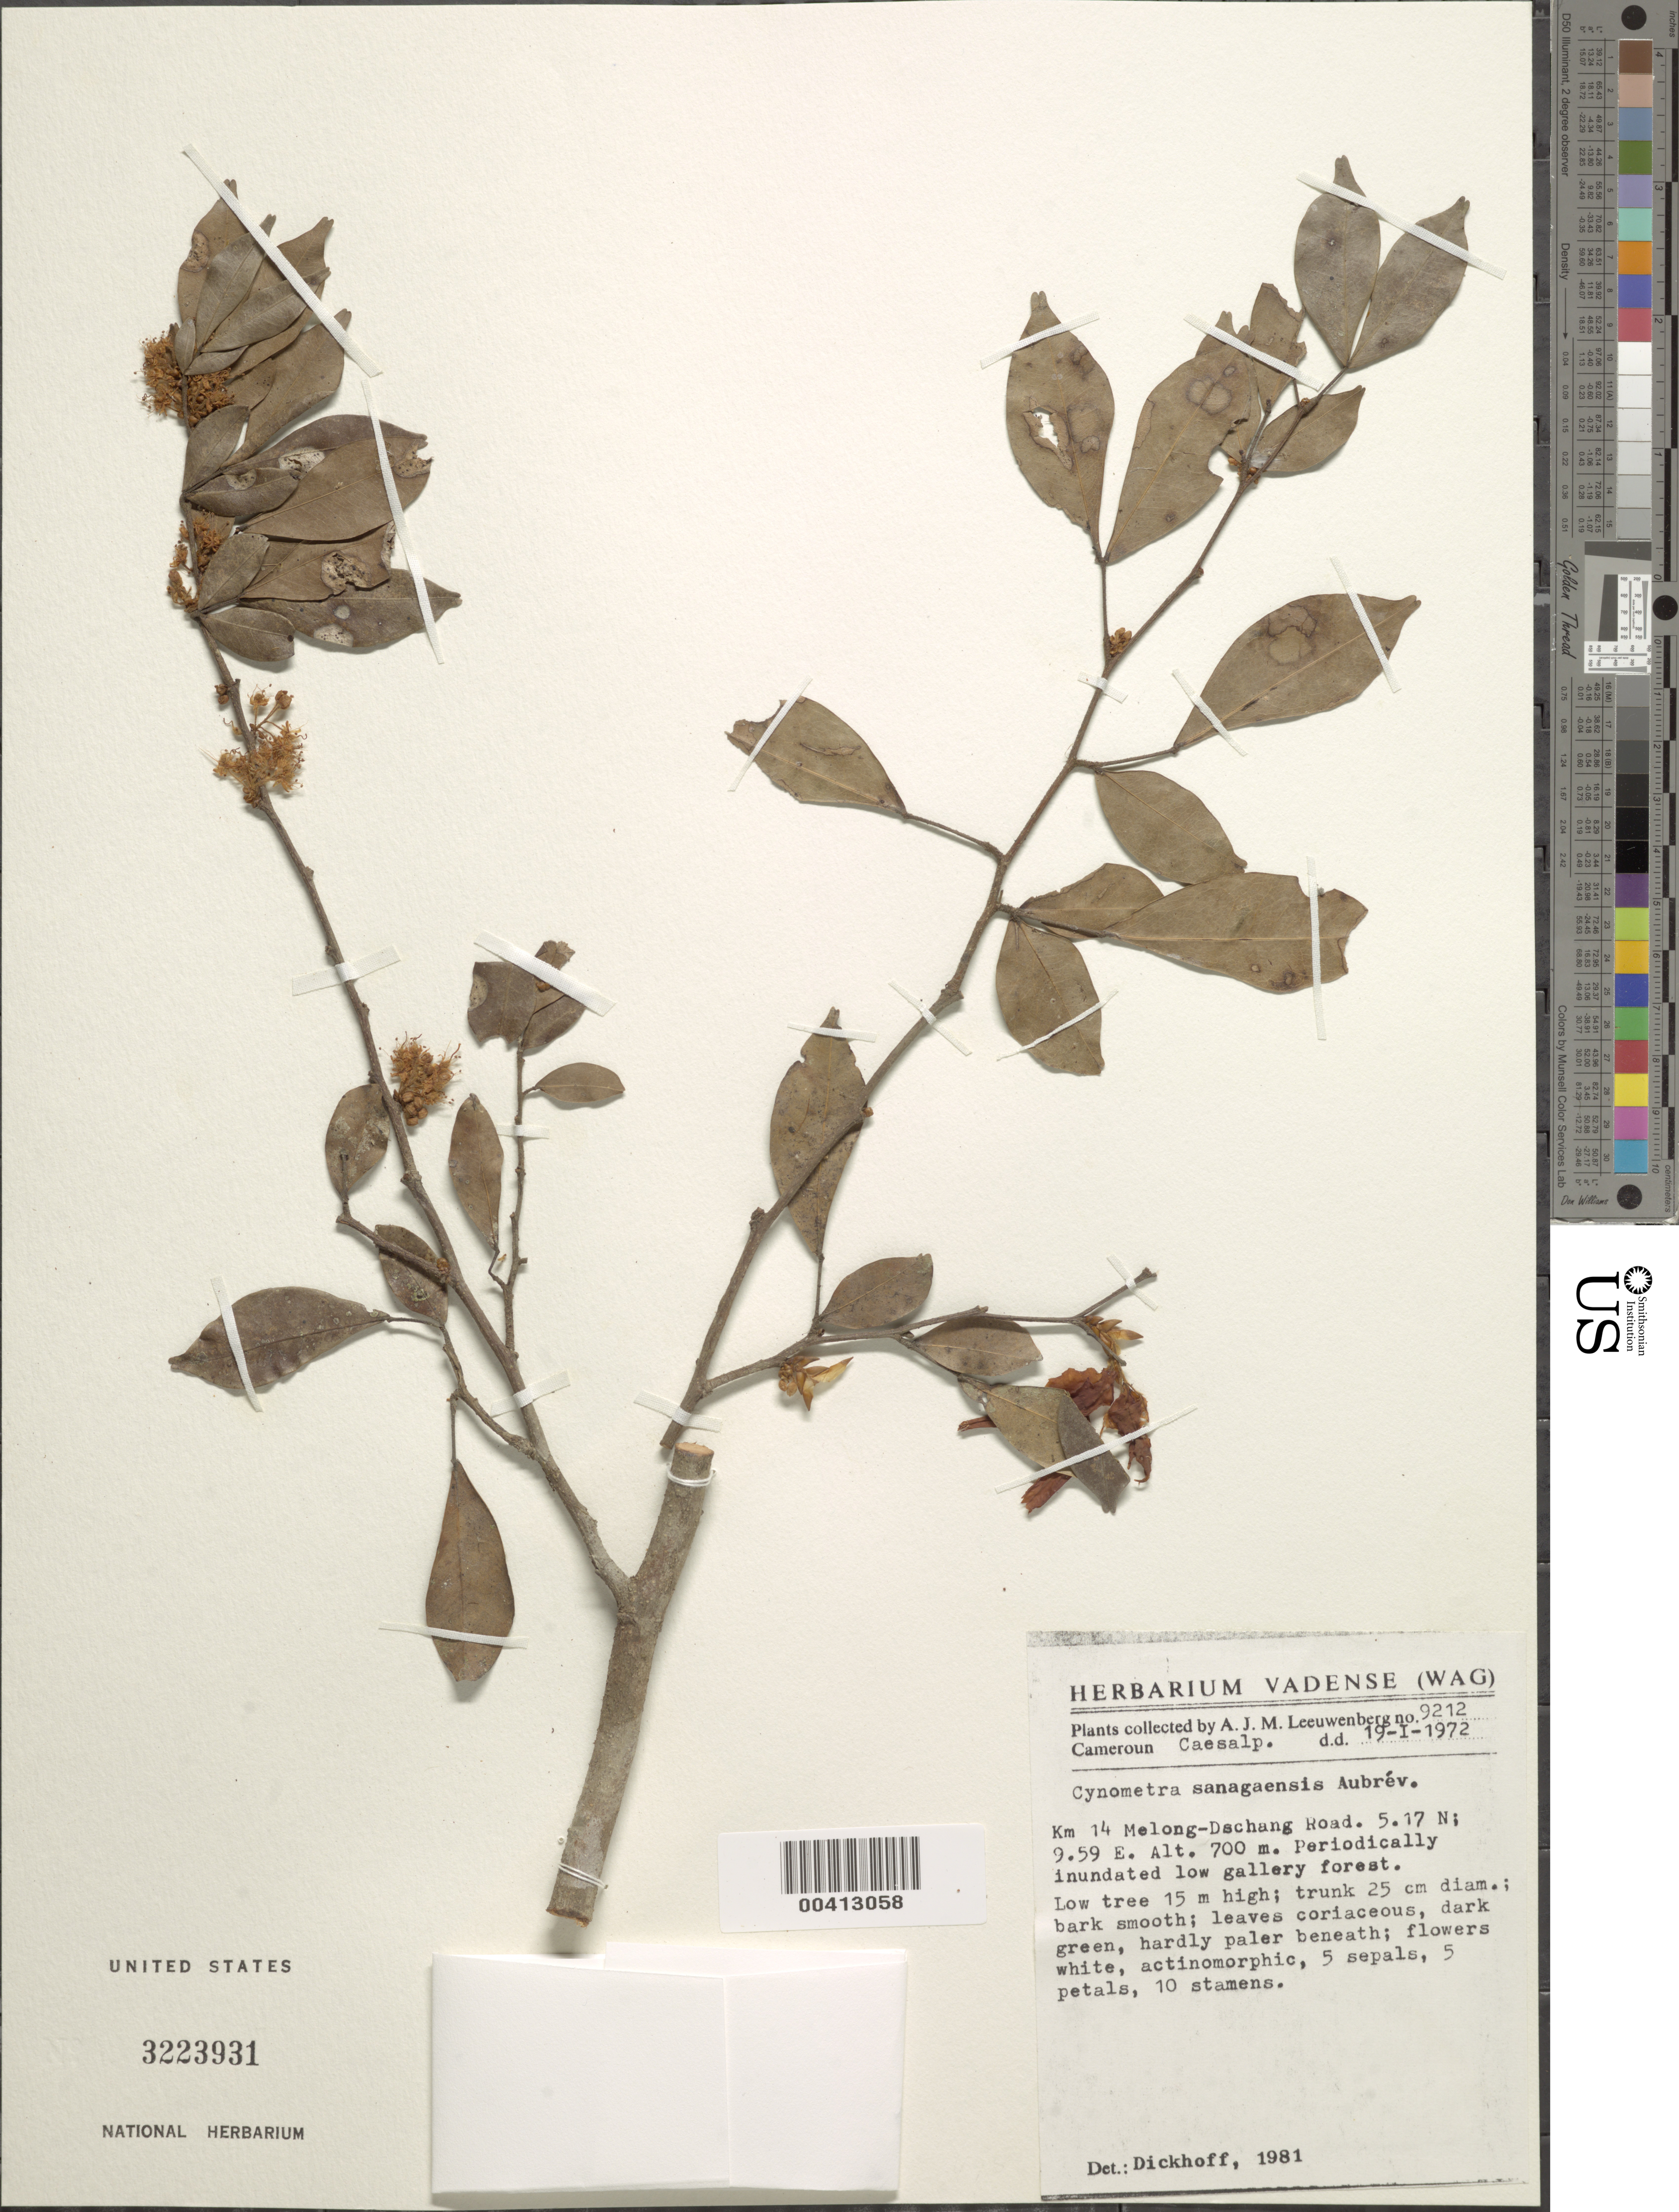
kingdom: Plantae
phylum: Tracheophyta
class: Magnoliopsida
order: Fabales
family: Fabaceae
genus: Cynometra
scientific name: Cynometra sanagaensis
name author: Aubrév.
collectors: A. J. M. Leeuwenberg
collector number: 9212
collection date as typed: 19 Jan 1972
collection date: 1972-01-19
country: Cameroon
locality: Melong-dschang road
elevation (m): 700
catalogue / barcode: US 3223931